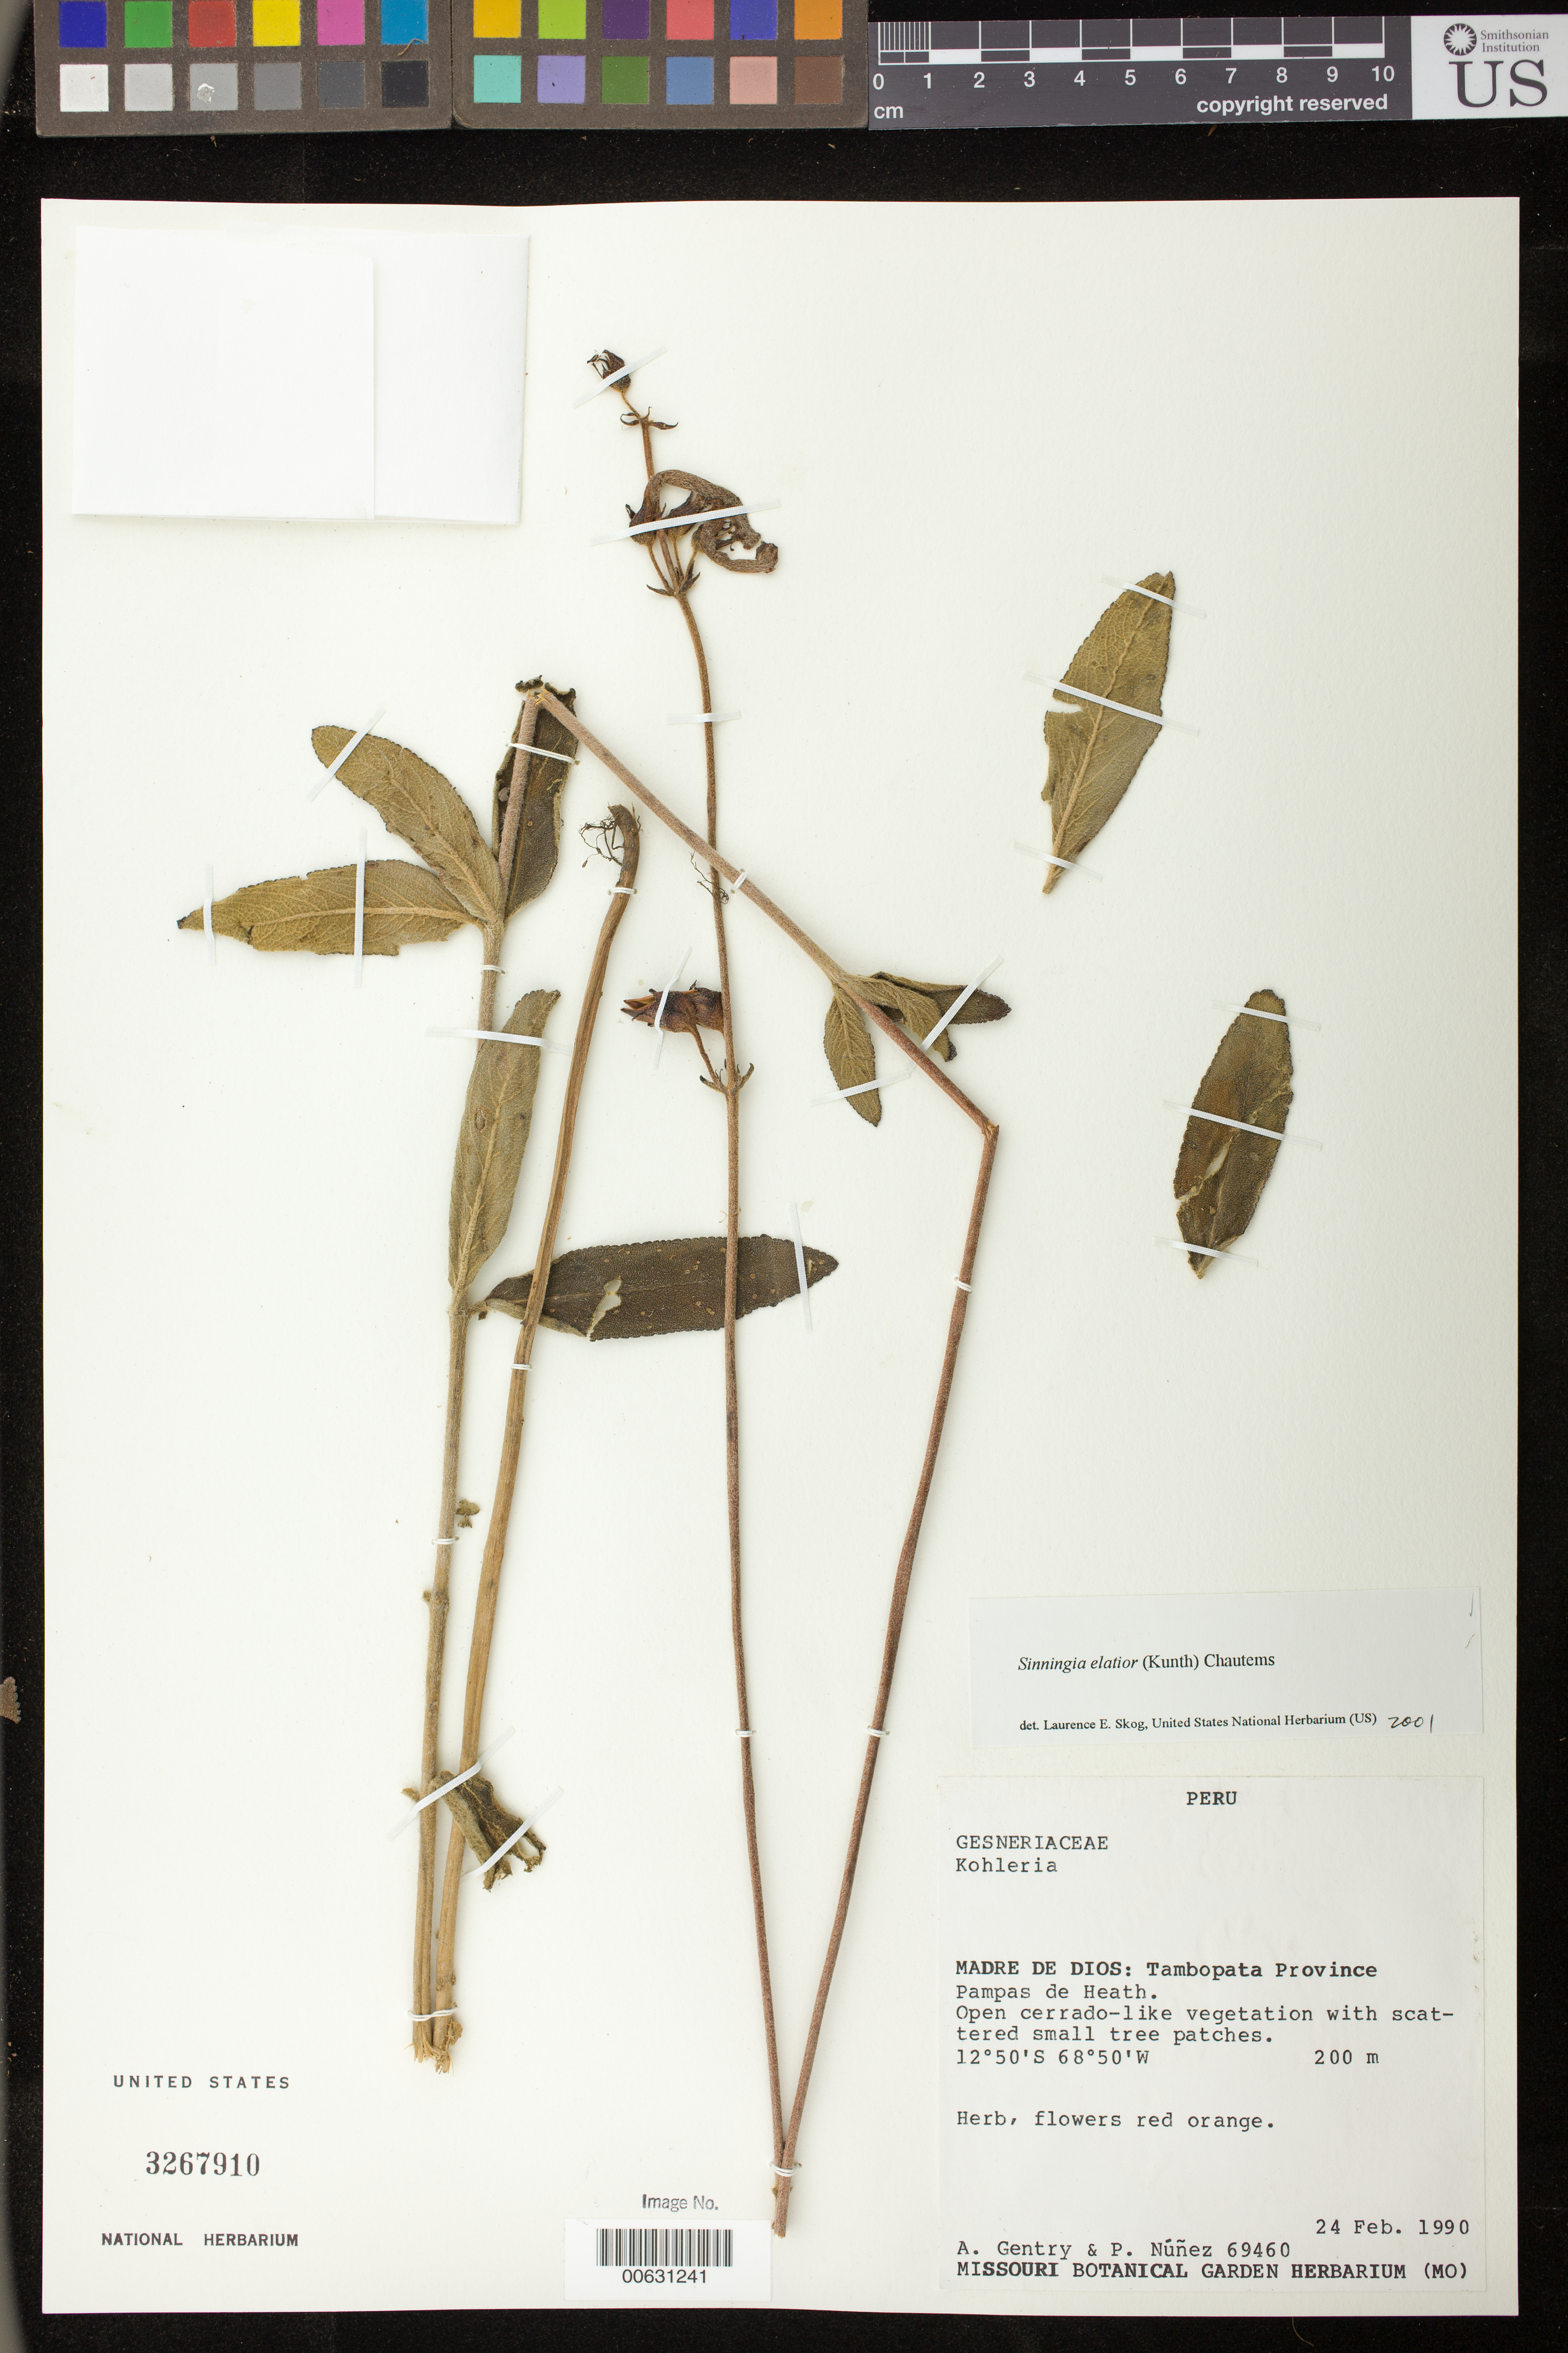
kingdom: Plantae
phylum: Tracheophyta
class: Magnoliopsida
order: Lamiales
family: Gesneriaceae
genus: Sinningia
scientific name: Sinningia elatior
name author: (Kunth) Chautems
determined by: Skog, Laurence E.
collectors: A. H. Gentry & P. Nuñez V.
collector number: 69460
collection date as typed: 24 Feb 1990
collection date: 1990-02-24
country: Peru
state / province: Madre de Dios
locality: Prov. Tambopata, Pampas de Heath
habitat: Open cerrado-like vegetation with scattered small tree patches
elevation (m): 200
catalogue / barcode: US 3267910